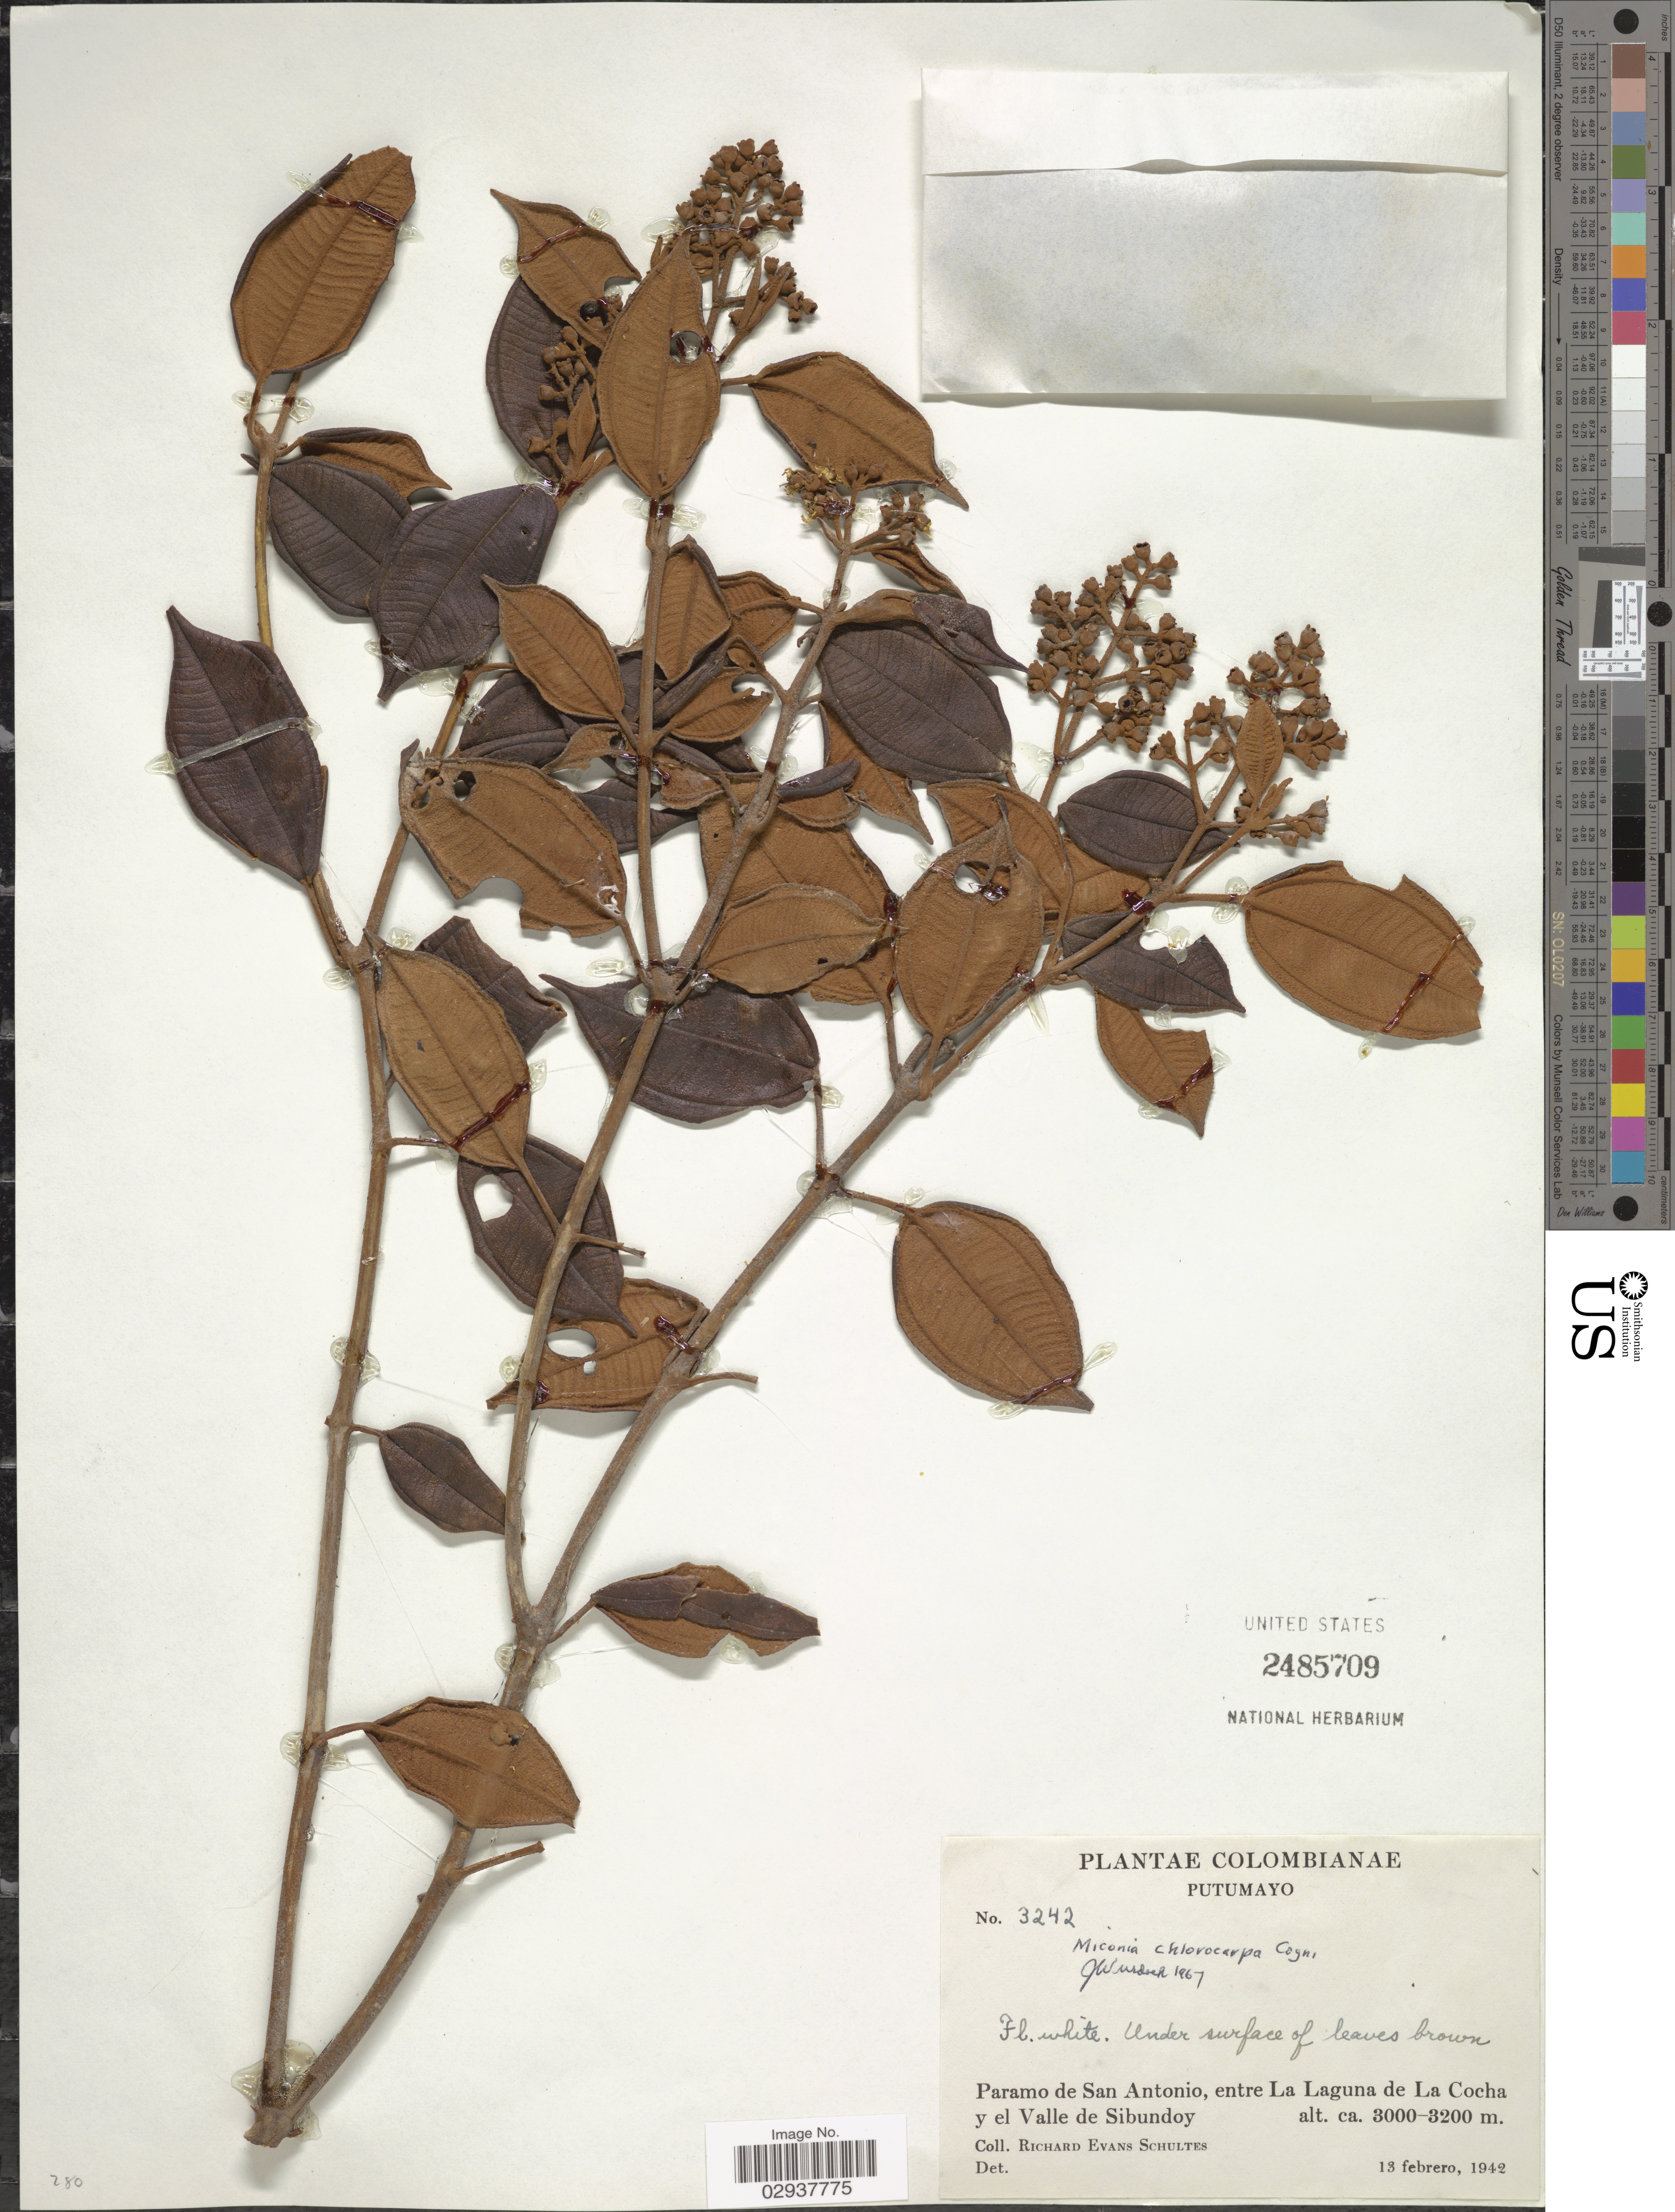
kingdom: Plantae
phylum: Tracheophyta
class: Magnoliopsida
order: Myrtales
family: Melastomataceae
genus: Miconia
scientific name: Miconia chlorocarpa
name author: Cogn.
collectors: R. E. Schultes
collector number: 3242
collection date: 1942-02-13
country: Colombia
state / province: Putumayo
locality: Paramo de San Antonio, entre La Laguna de La Cocha y el Valle de Sibundoy.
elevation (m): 3000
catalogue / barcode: US 2485709